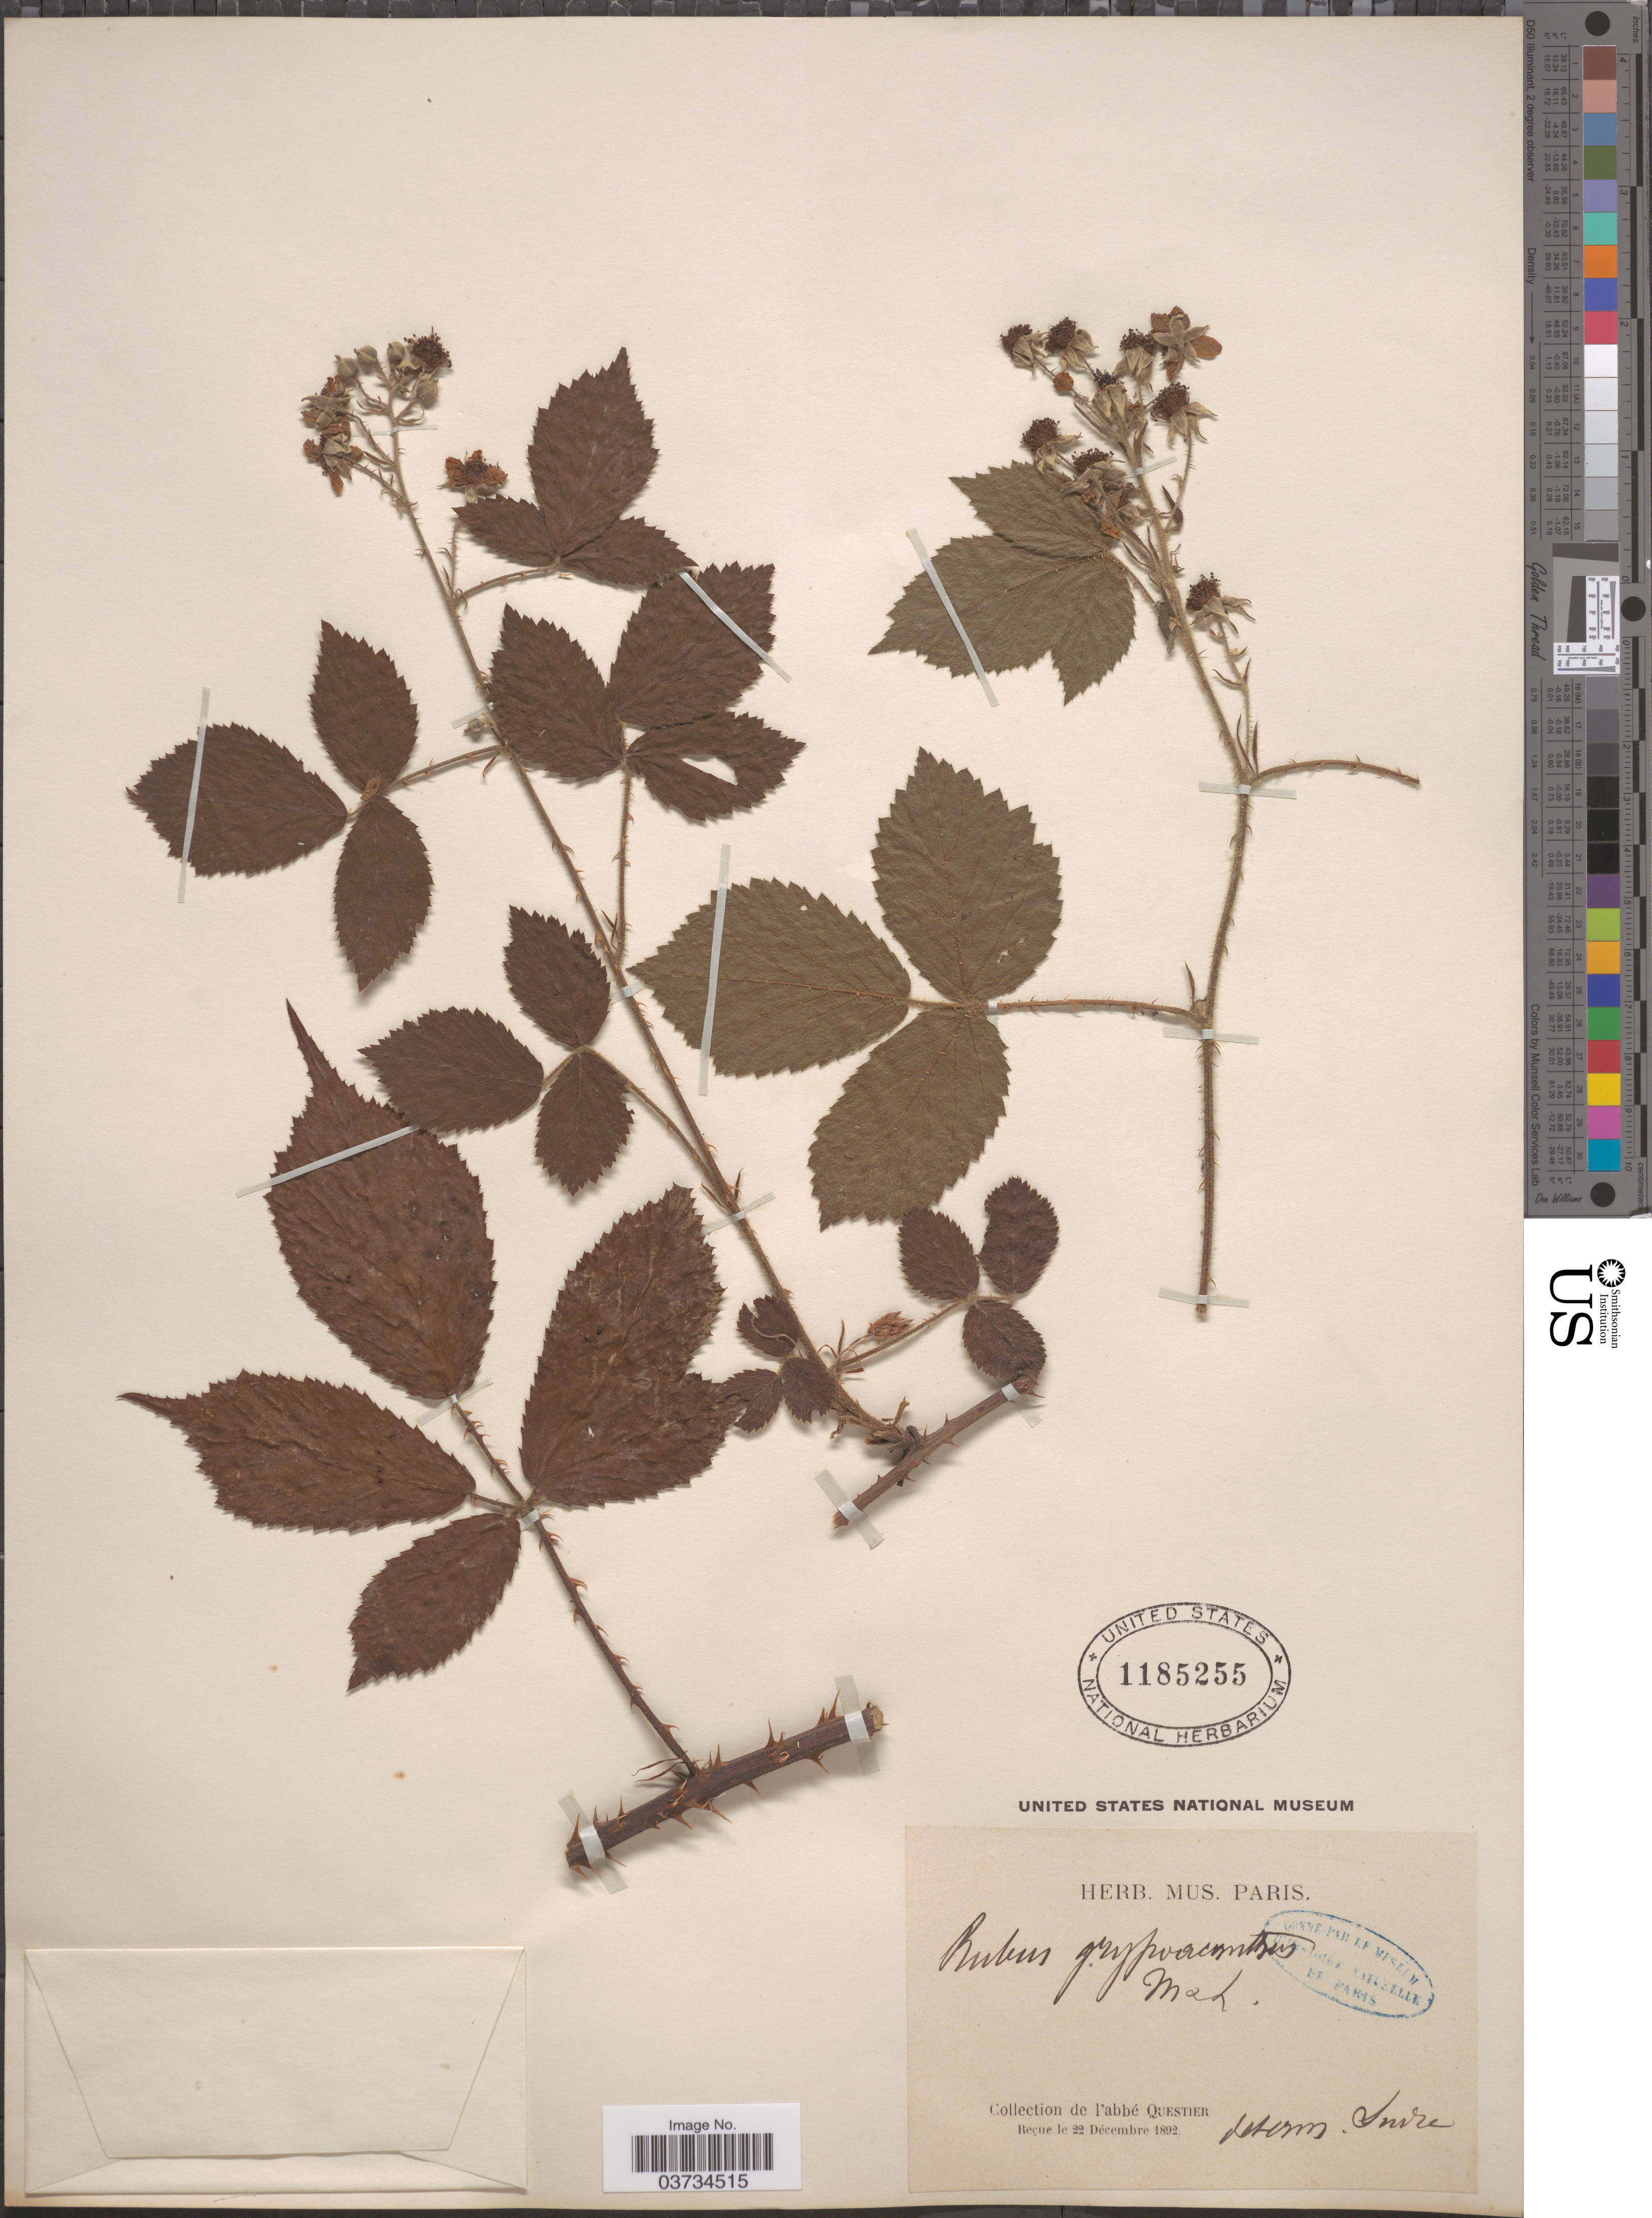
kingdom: Plantae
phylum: Tracheophyta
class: Magnoliopsida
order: Rosales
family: Rosaceae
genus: Rubus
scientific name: Rubus grypoacanthus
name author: Lefèvre & P.J. Müll.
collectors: A. Questier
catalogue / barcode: US 1185255